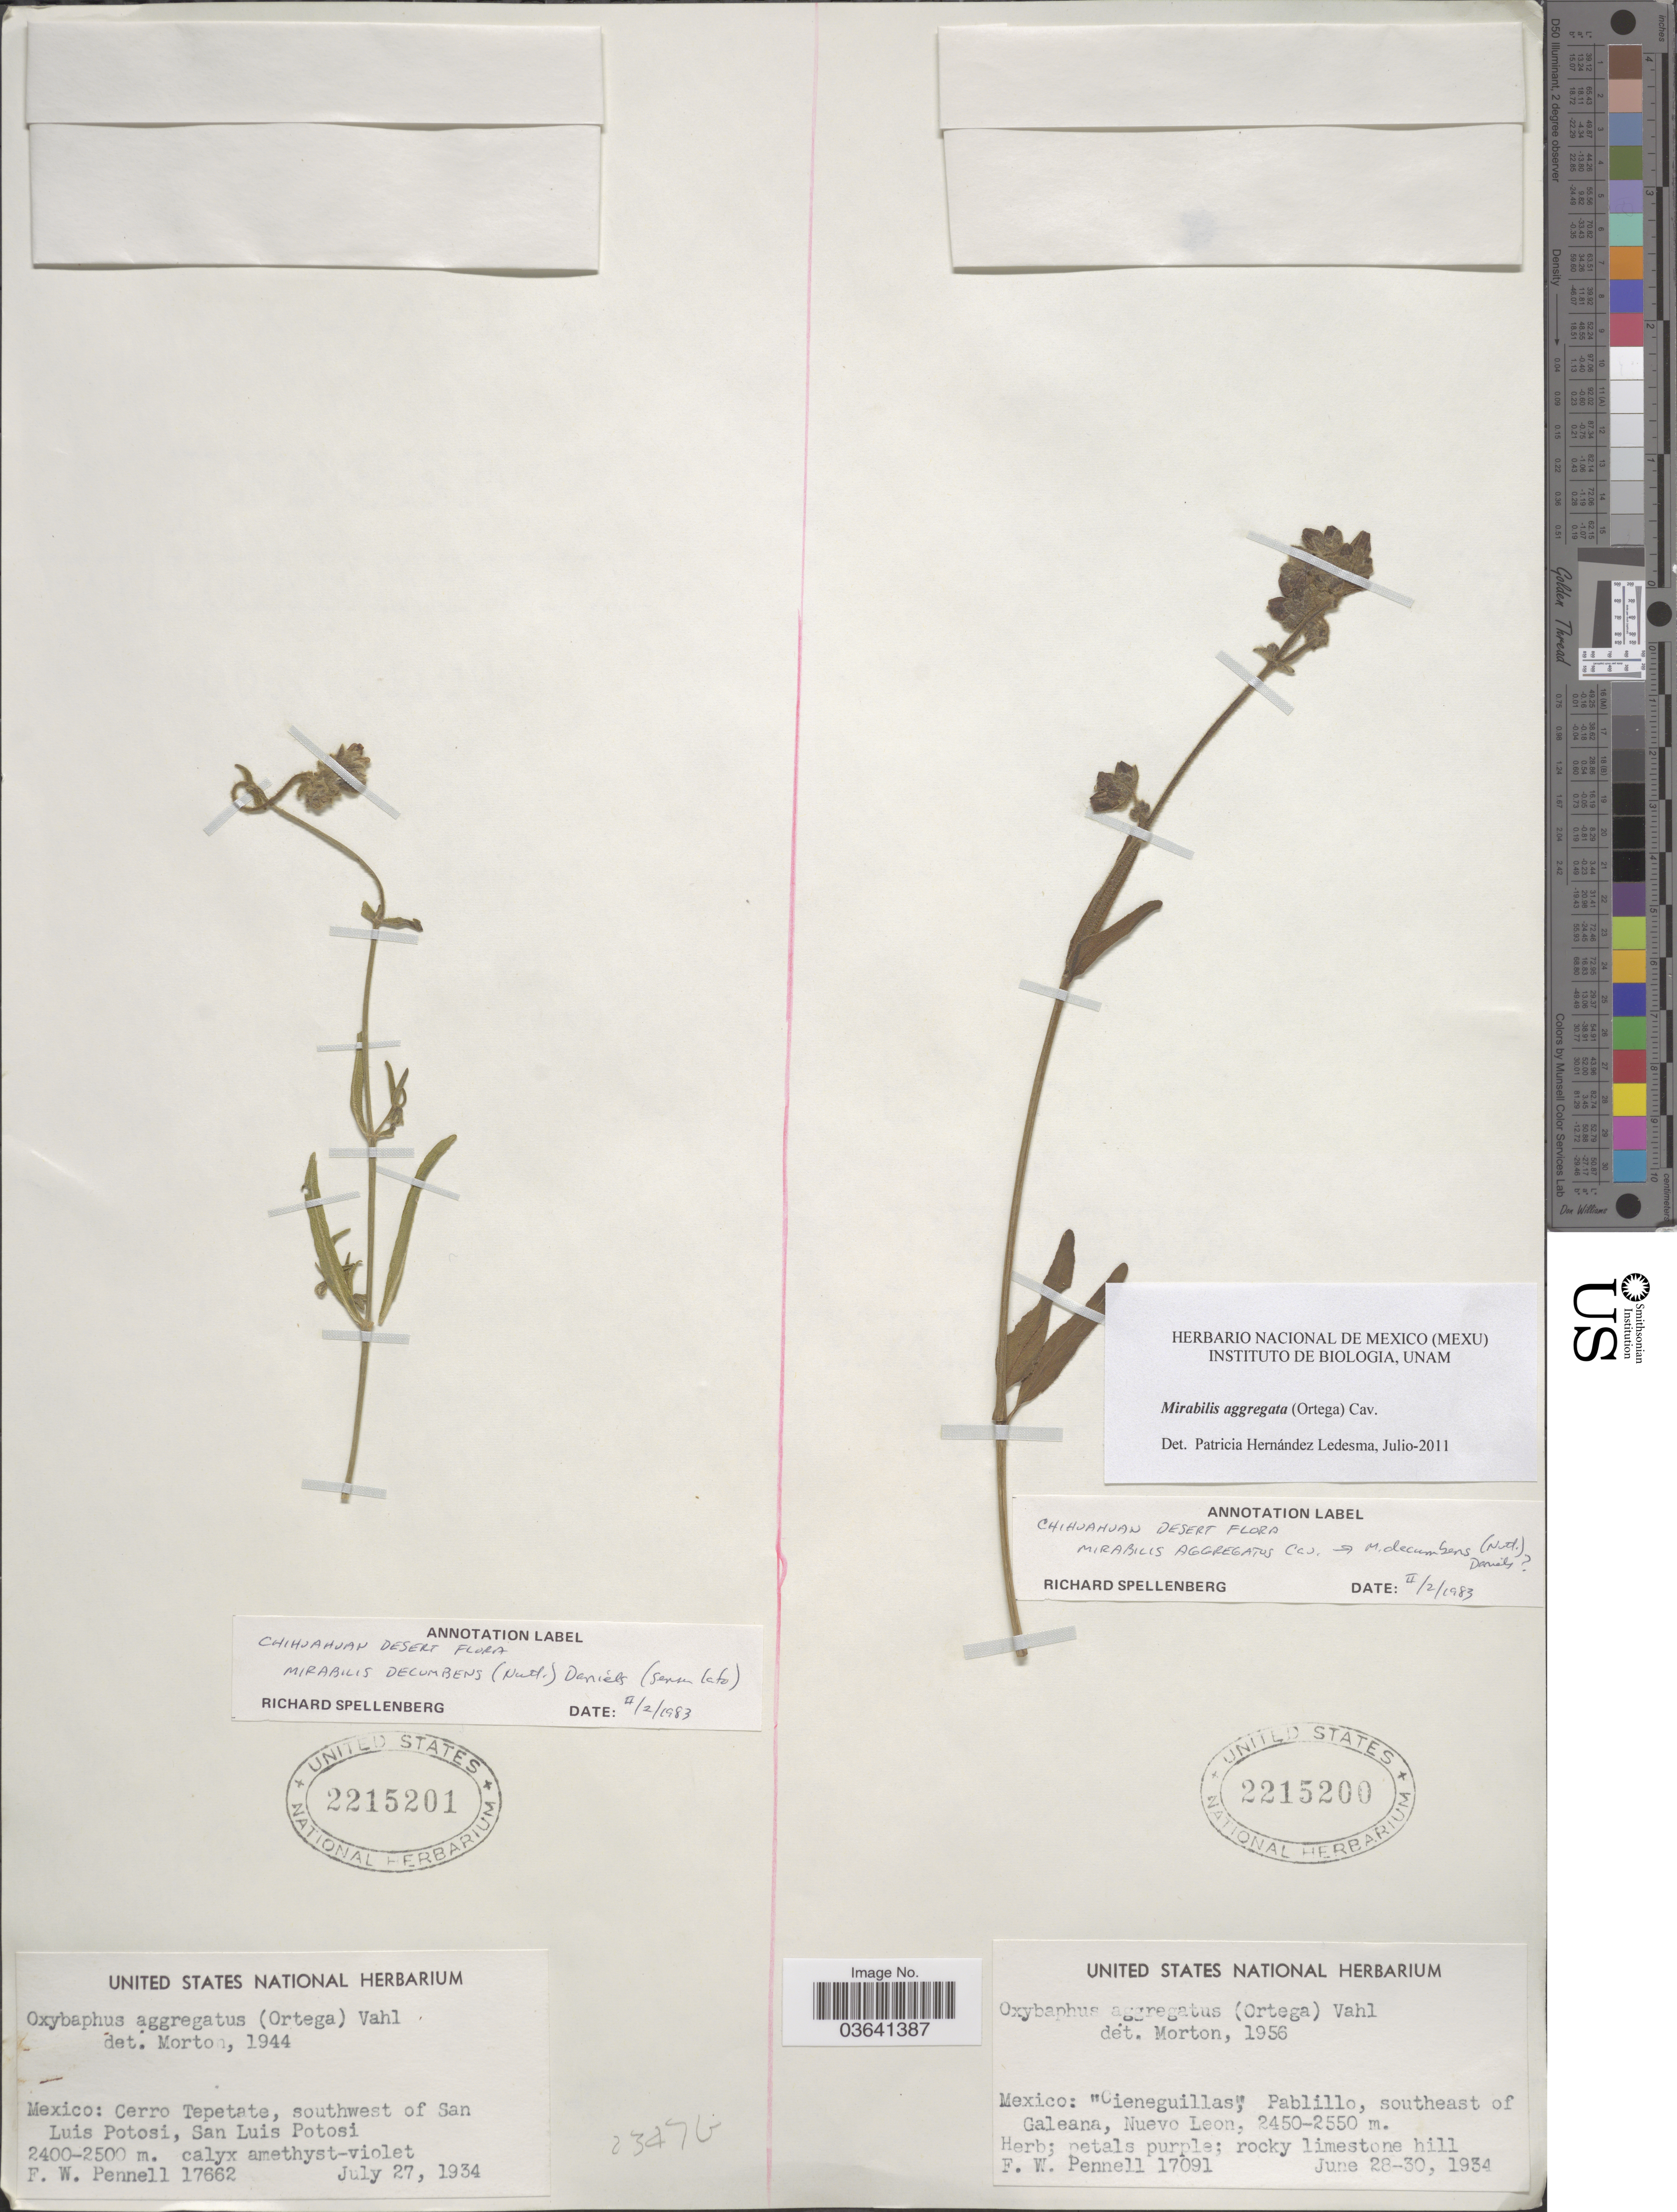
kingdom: Plantae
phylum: Tracheophyta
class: Magnoliopsida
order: Caryophyllales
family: Nyctaginaceae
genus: Mirabilis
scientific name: Mirabilis aggregata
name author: (Ortega) Cav.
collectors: F. W. Pennell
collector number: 17662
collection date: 1934-07-27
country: Mexico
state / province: San Luis Potosí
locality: Cerro Tepetate, southwest of San Luis Potosi.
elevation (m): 2400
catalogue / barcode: US 2215201-2